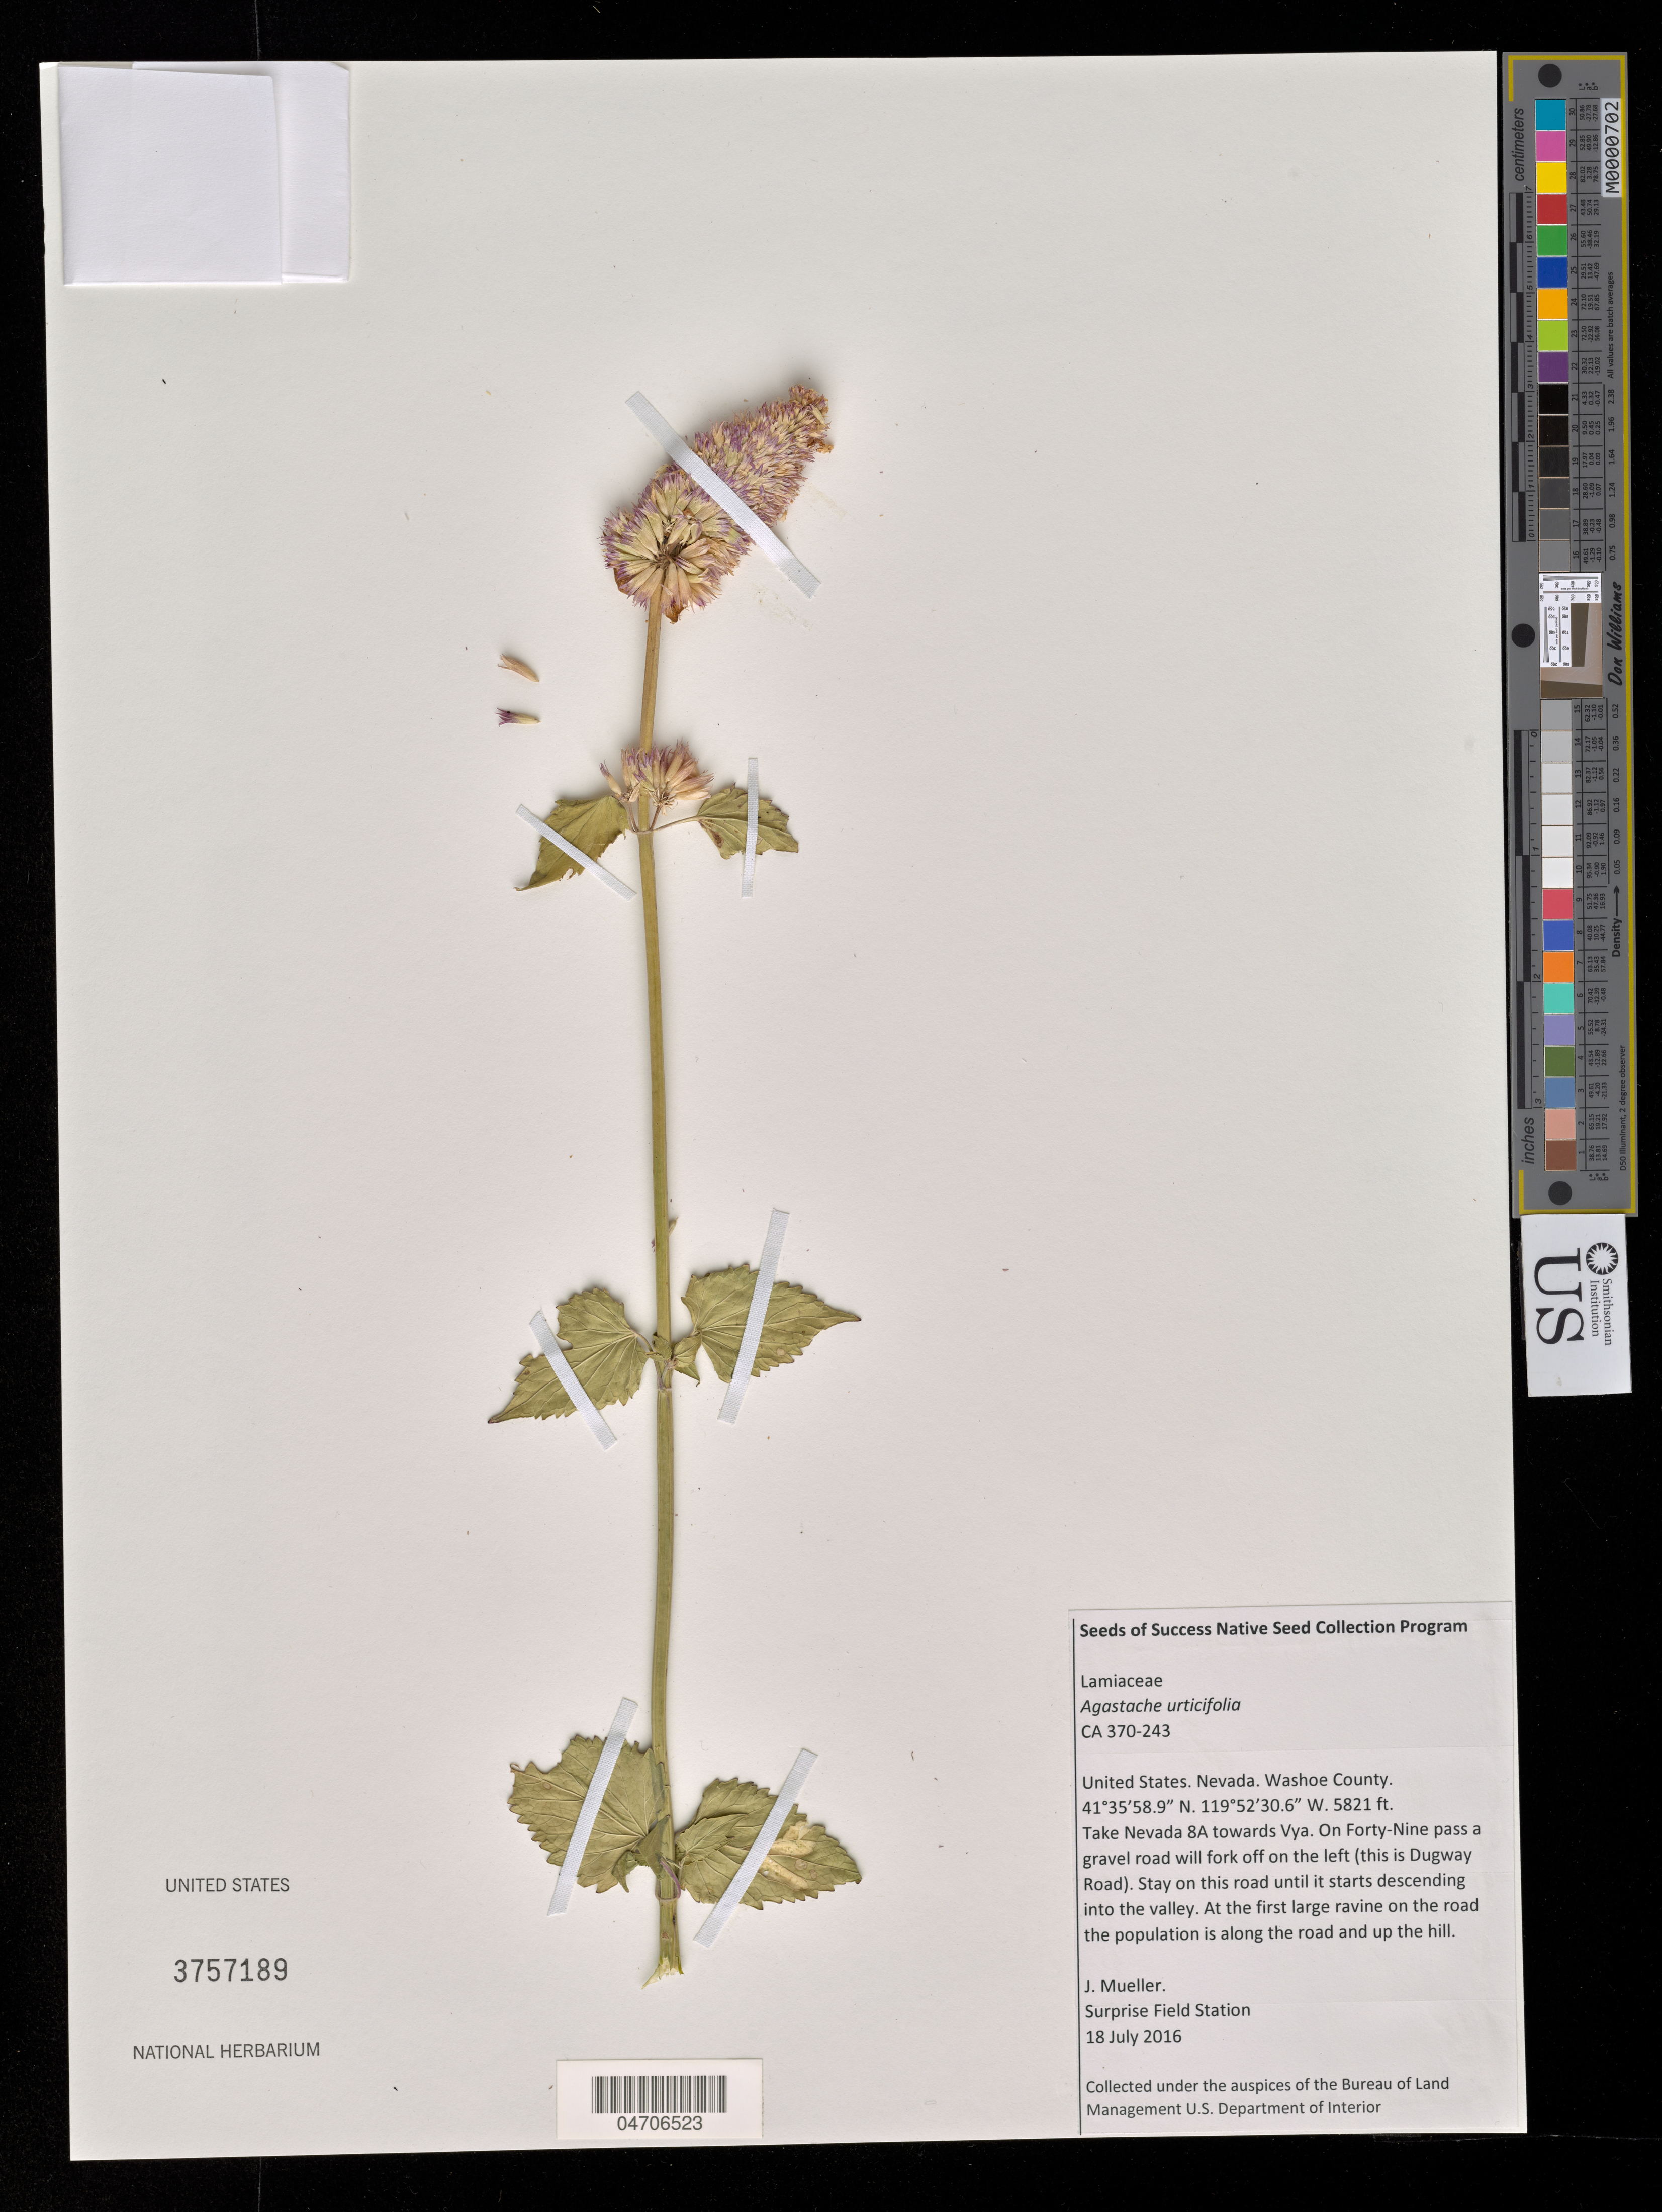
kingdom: Plantae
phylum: Tracheophyta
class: Magnoliopsida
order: Lamiales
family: Lamiaceae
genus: Agastache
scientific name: Agastache urticifolia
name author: (Benth.) Kuntze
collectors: J. Mueller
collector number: CA370-243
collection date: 2016-07-18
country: United States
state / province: Nevada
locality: Washoe County. Take Nevada 8A towards Vya. On Forty-Nine pass a gravel road will fork off on the left (this is Dugway Road). Stay on this road until it starts descending into the valley. At the first large ravine on the road the population is along the road and up the hill.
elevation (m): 1774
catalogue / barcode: US 3757189